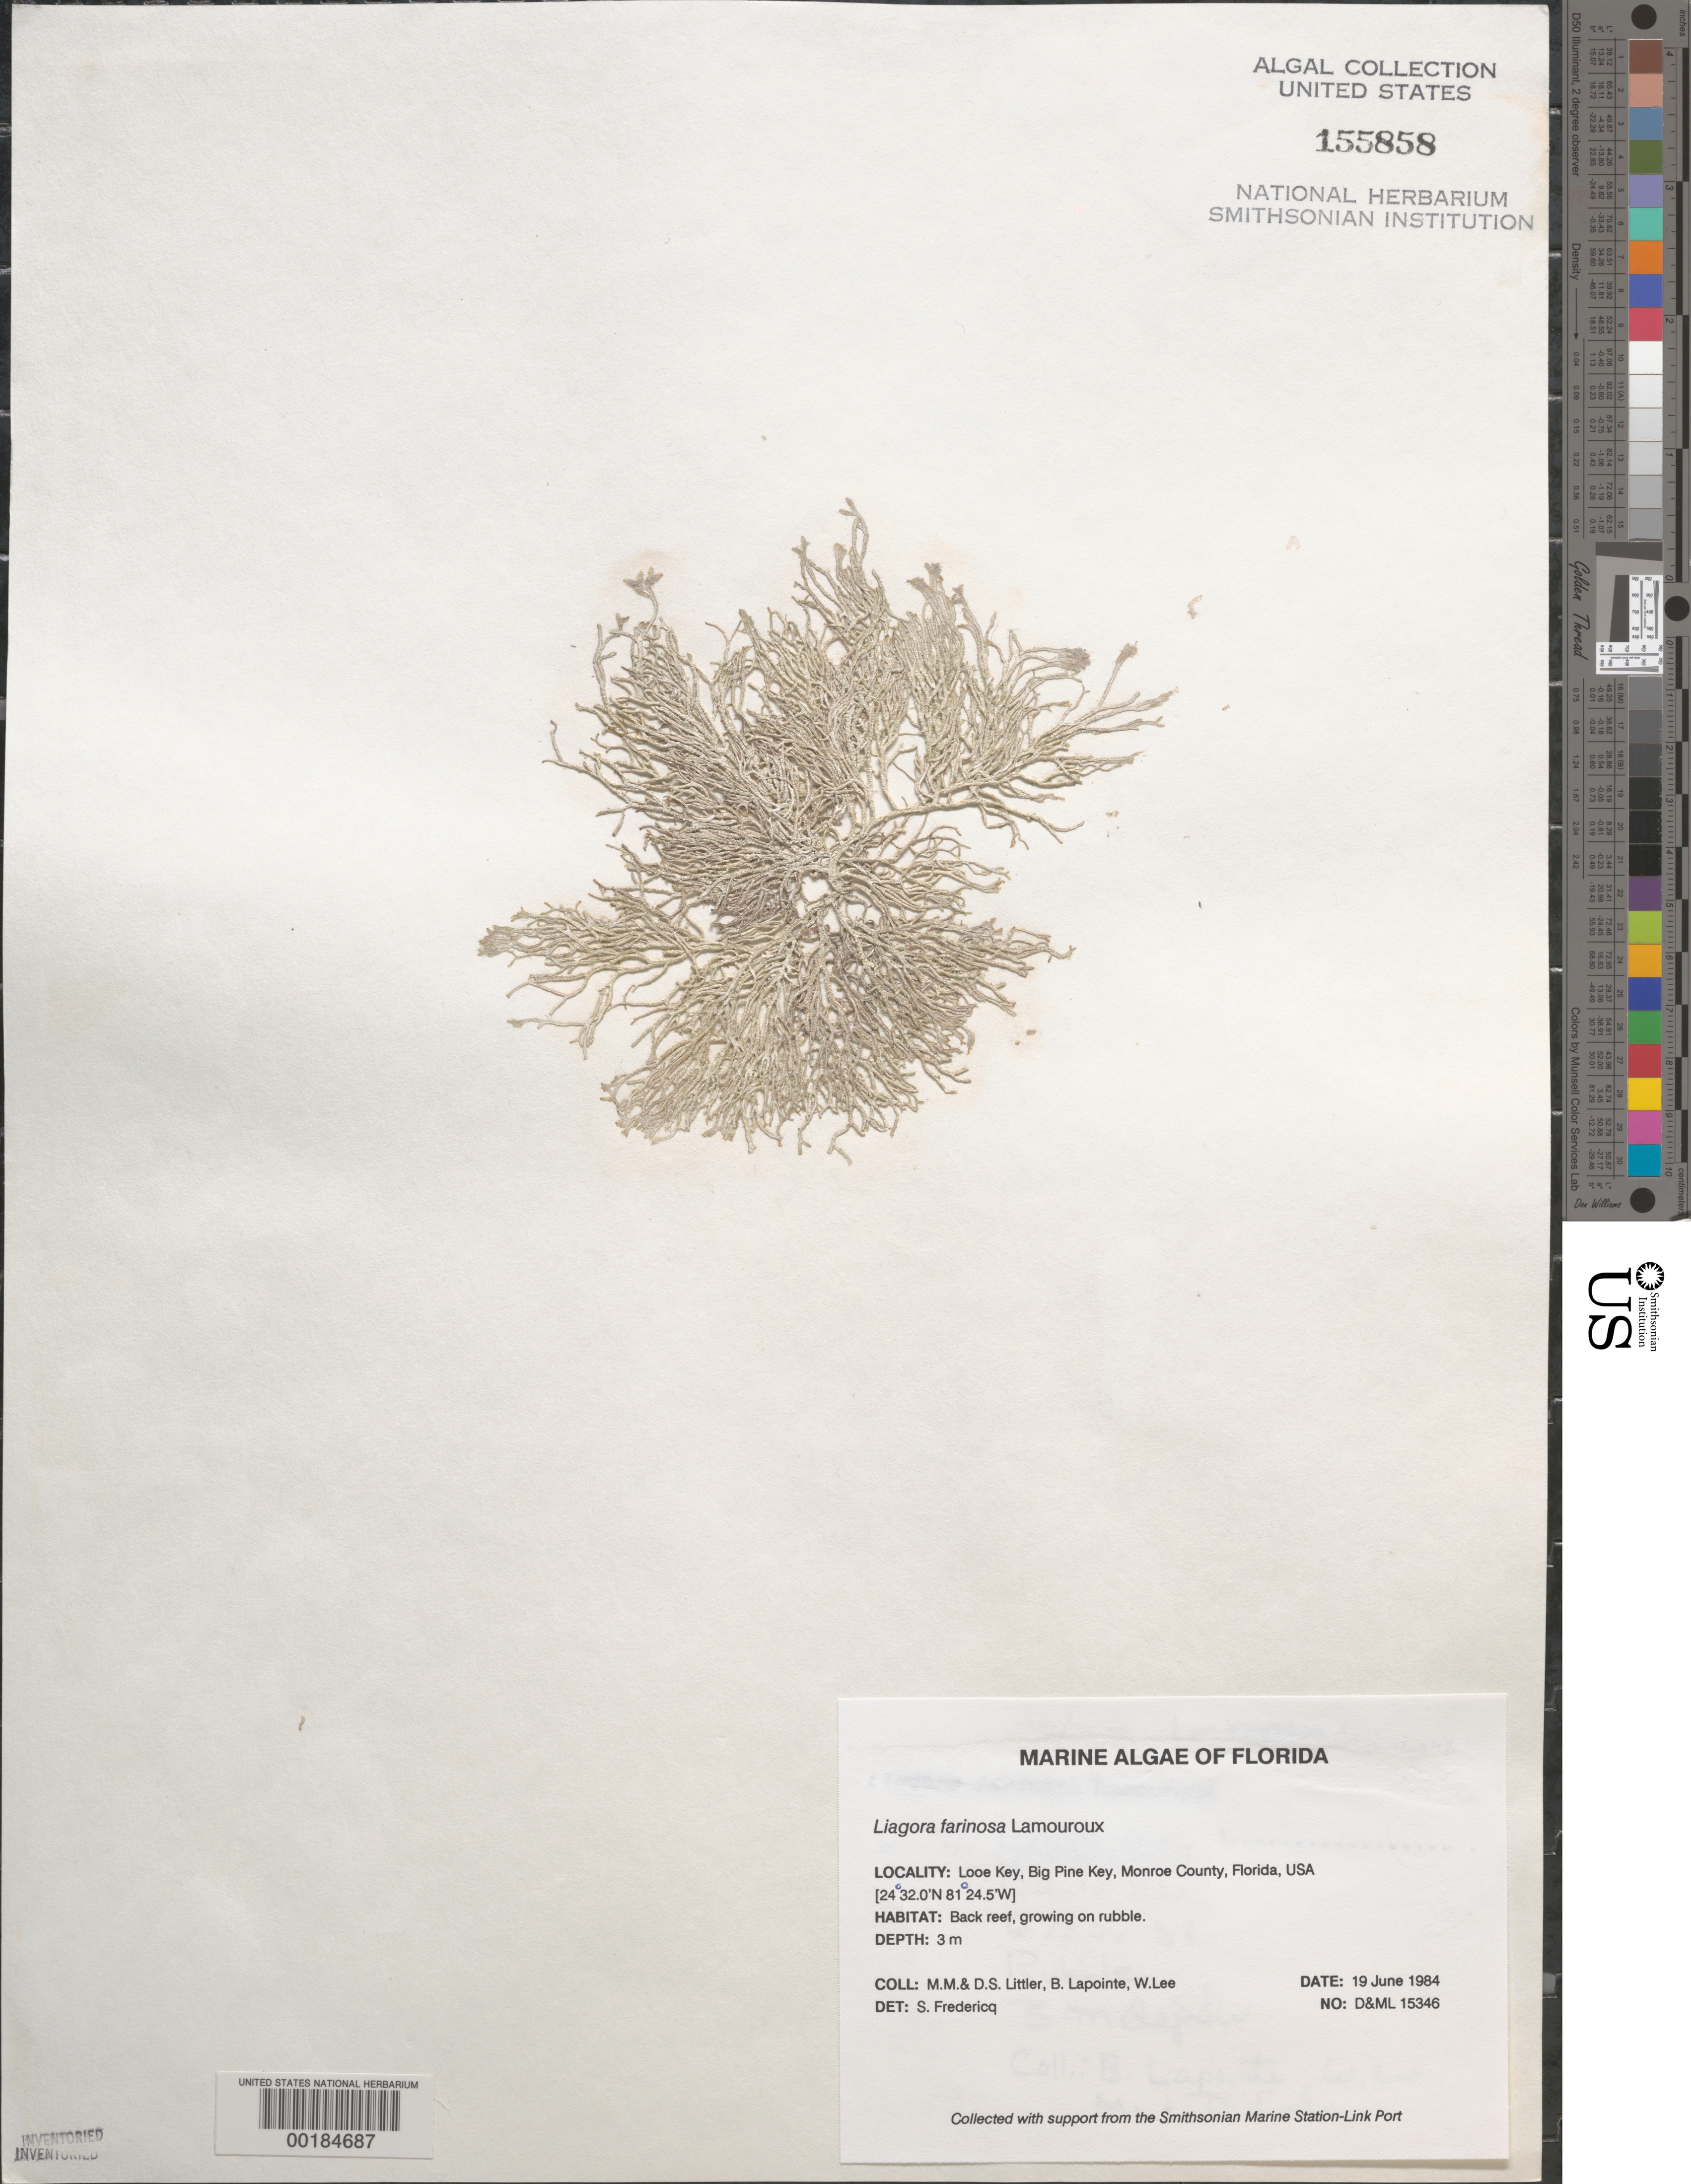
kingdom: Plantae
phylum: Rhodophyta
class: Florideophyceae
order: Nemaliales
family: Liagoraceae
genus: Liagora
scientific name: Liagora farinosa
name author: J.V.Lamouroux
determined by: Fredericq, S.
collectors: M. M. Littler, D. S. Littler, B. Lapointe & W. Lee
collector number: D&ML 15346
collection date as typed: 19 Jun 1984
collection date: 1984-06-19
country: United States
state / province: Florida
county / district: Monroe County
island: Looe Key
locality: Looe Key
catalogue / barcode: US 155858